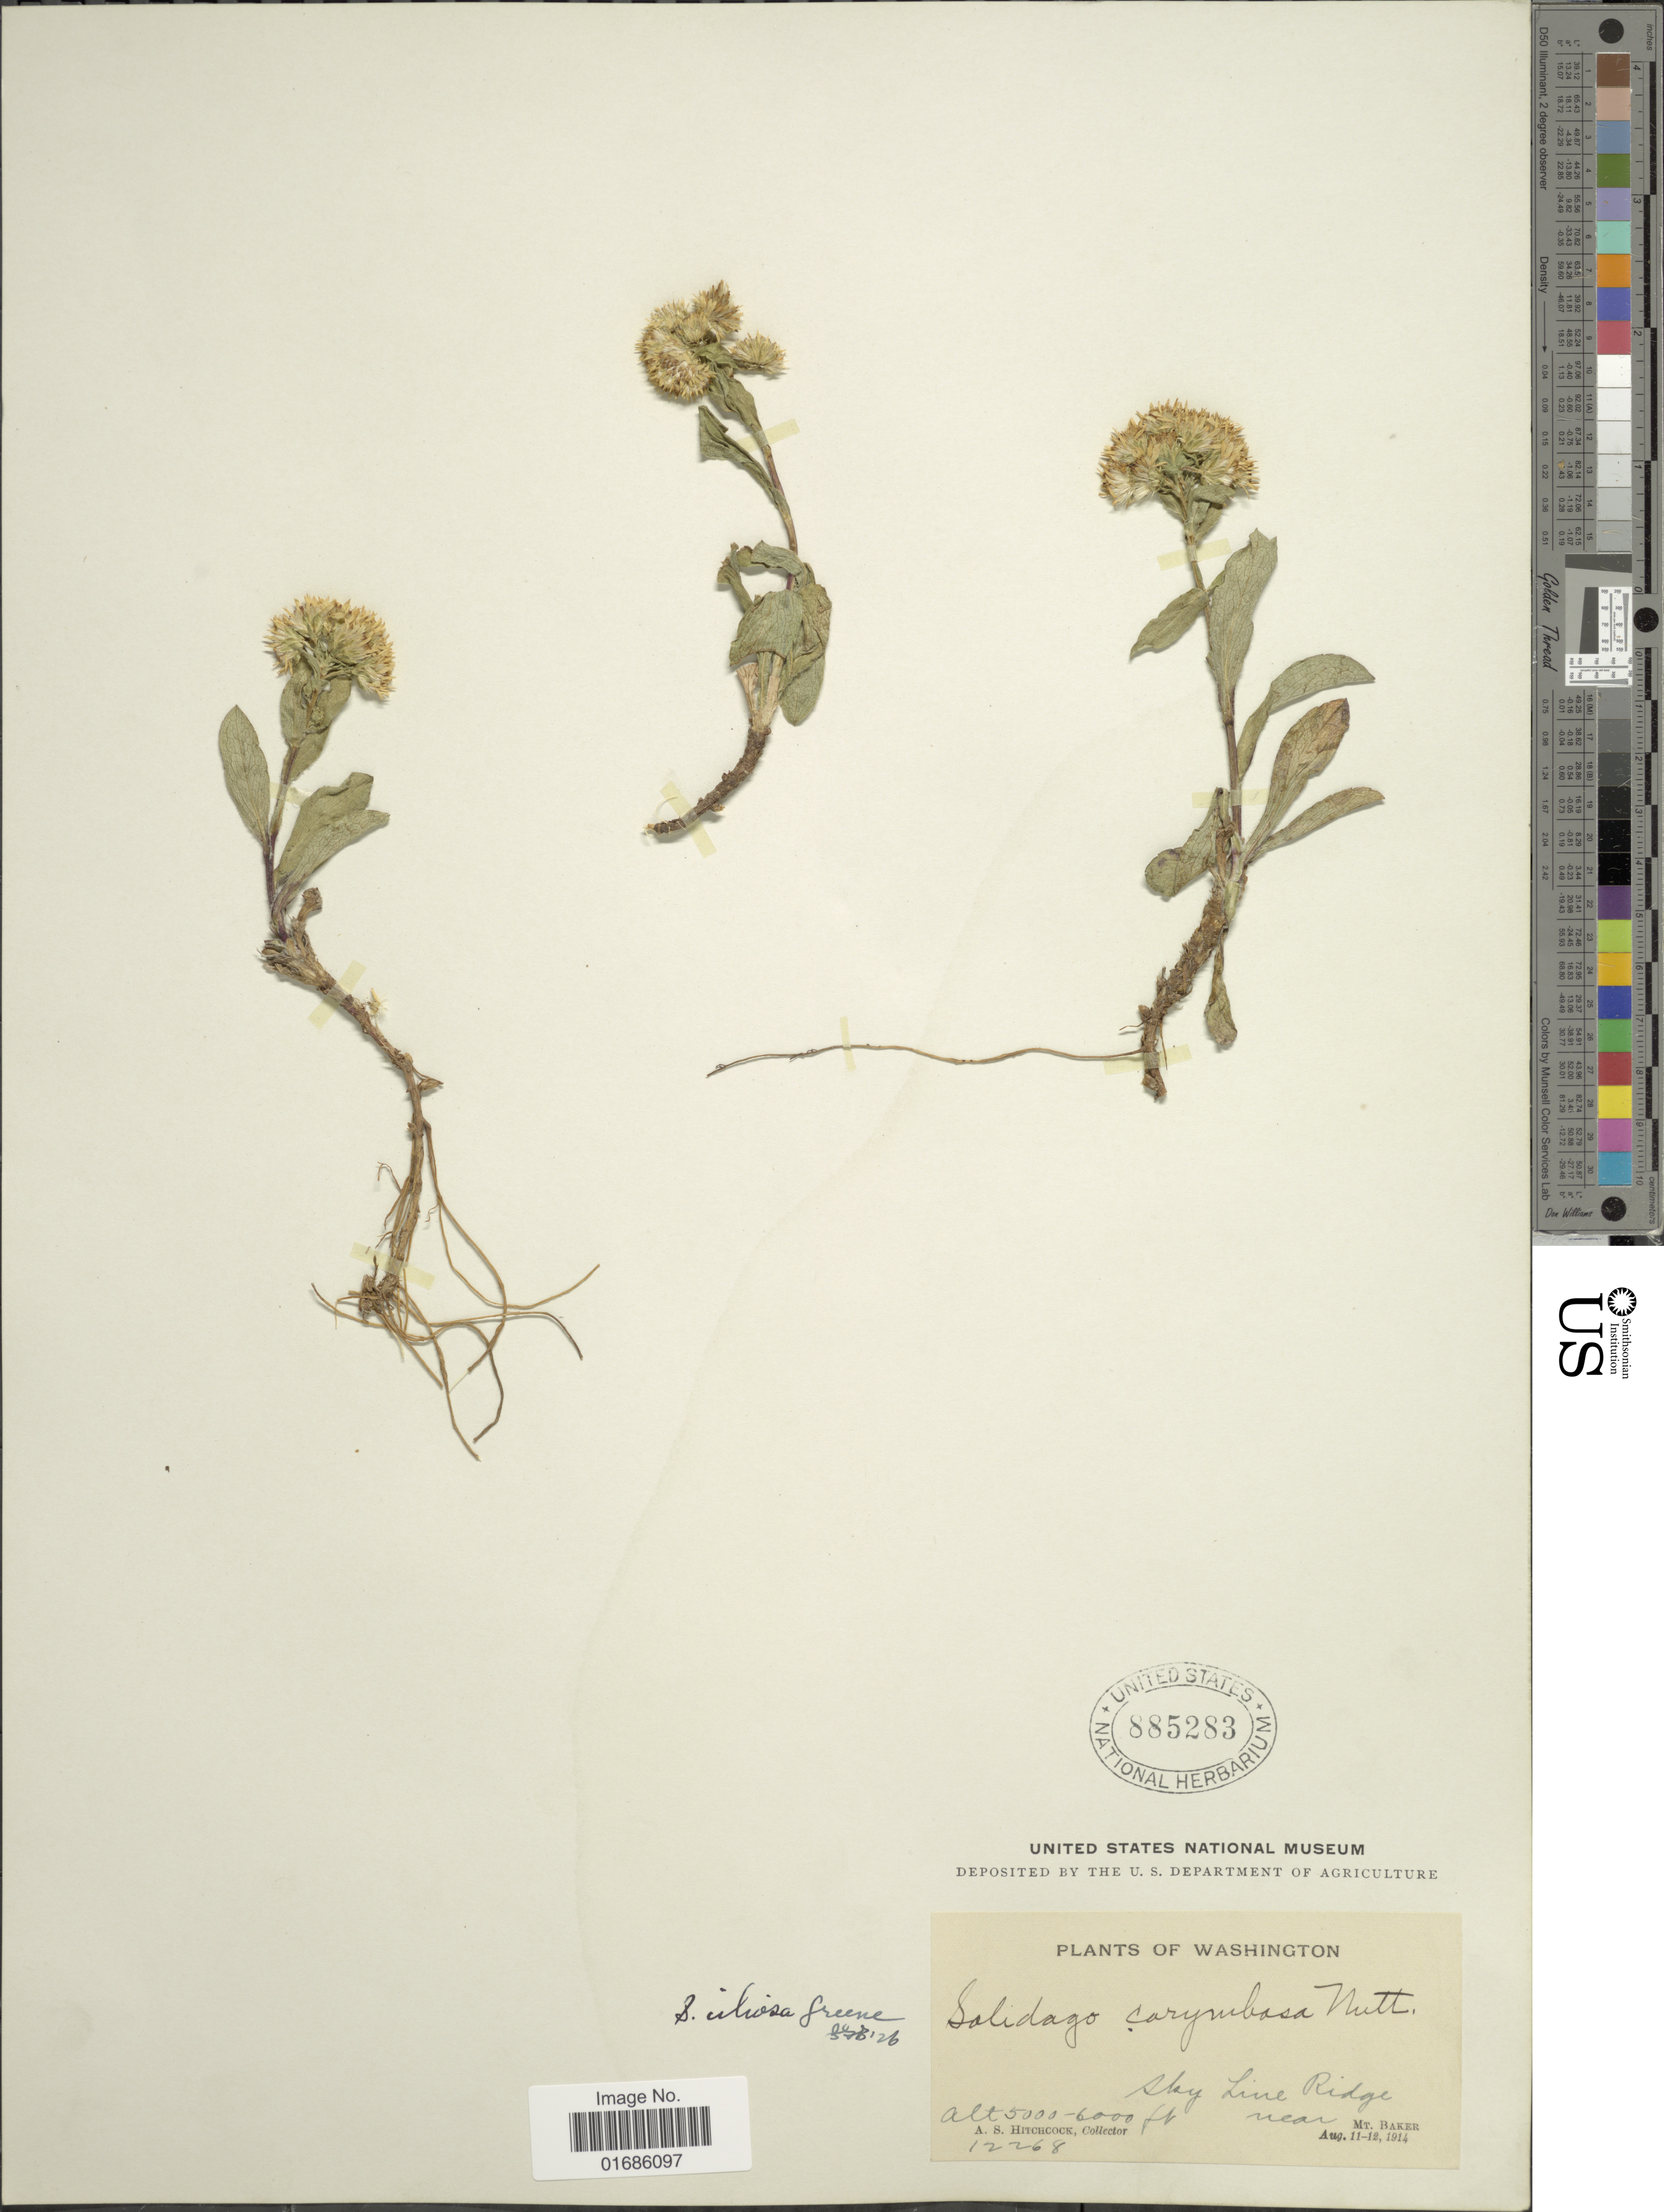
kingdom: Plantae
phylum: Tracheophyta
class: Magnoliopsida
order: Asterales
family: Asteraceae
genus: Solidago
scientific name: Solidago ciliosa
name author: Greene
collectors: A. S. Hitchcock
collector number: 12268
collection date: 1914-08-11/1914-08-12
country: United States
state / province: Washington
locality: Sky Line Ridge, near Mt. Baker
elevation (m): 1524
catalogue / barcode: US 885283